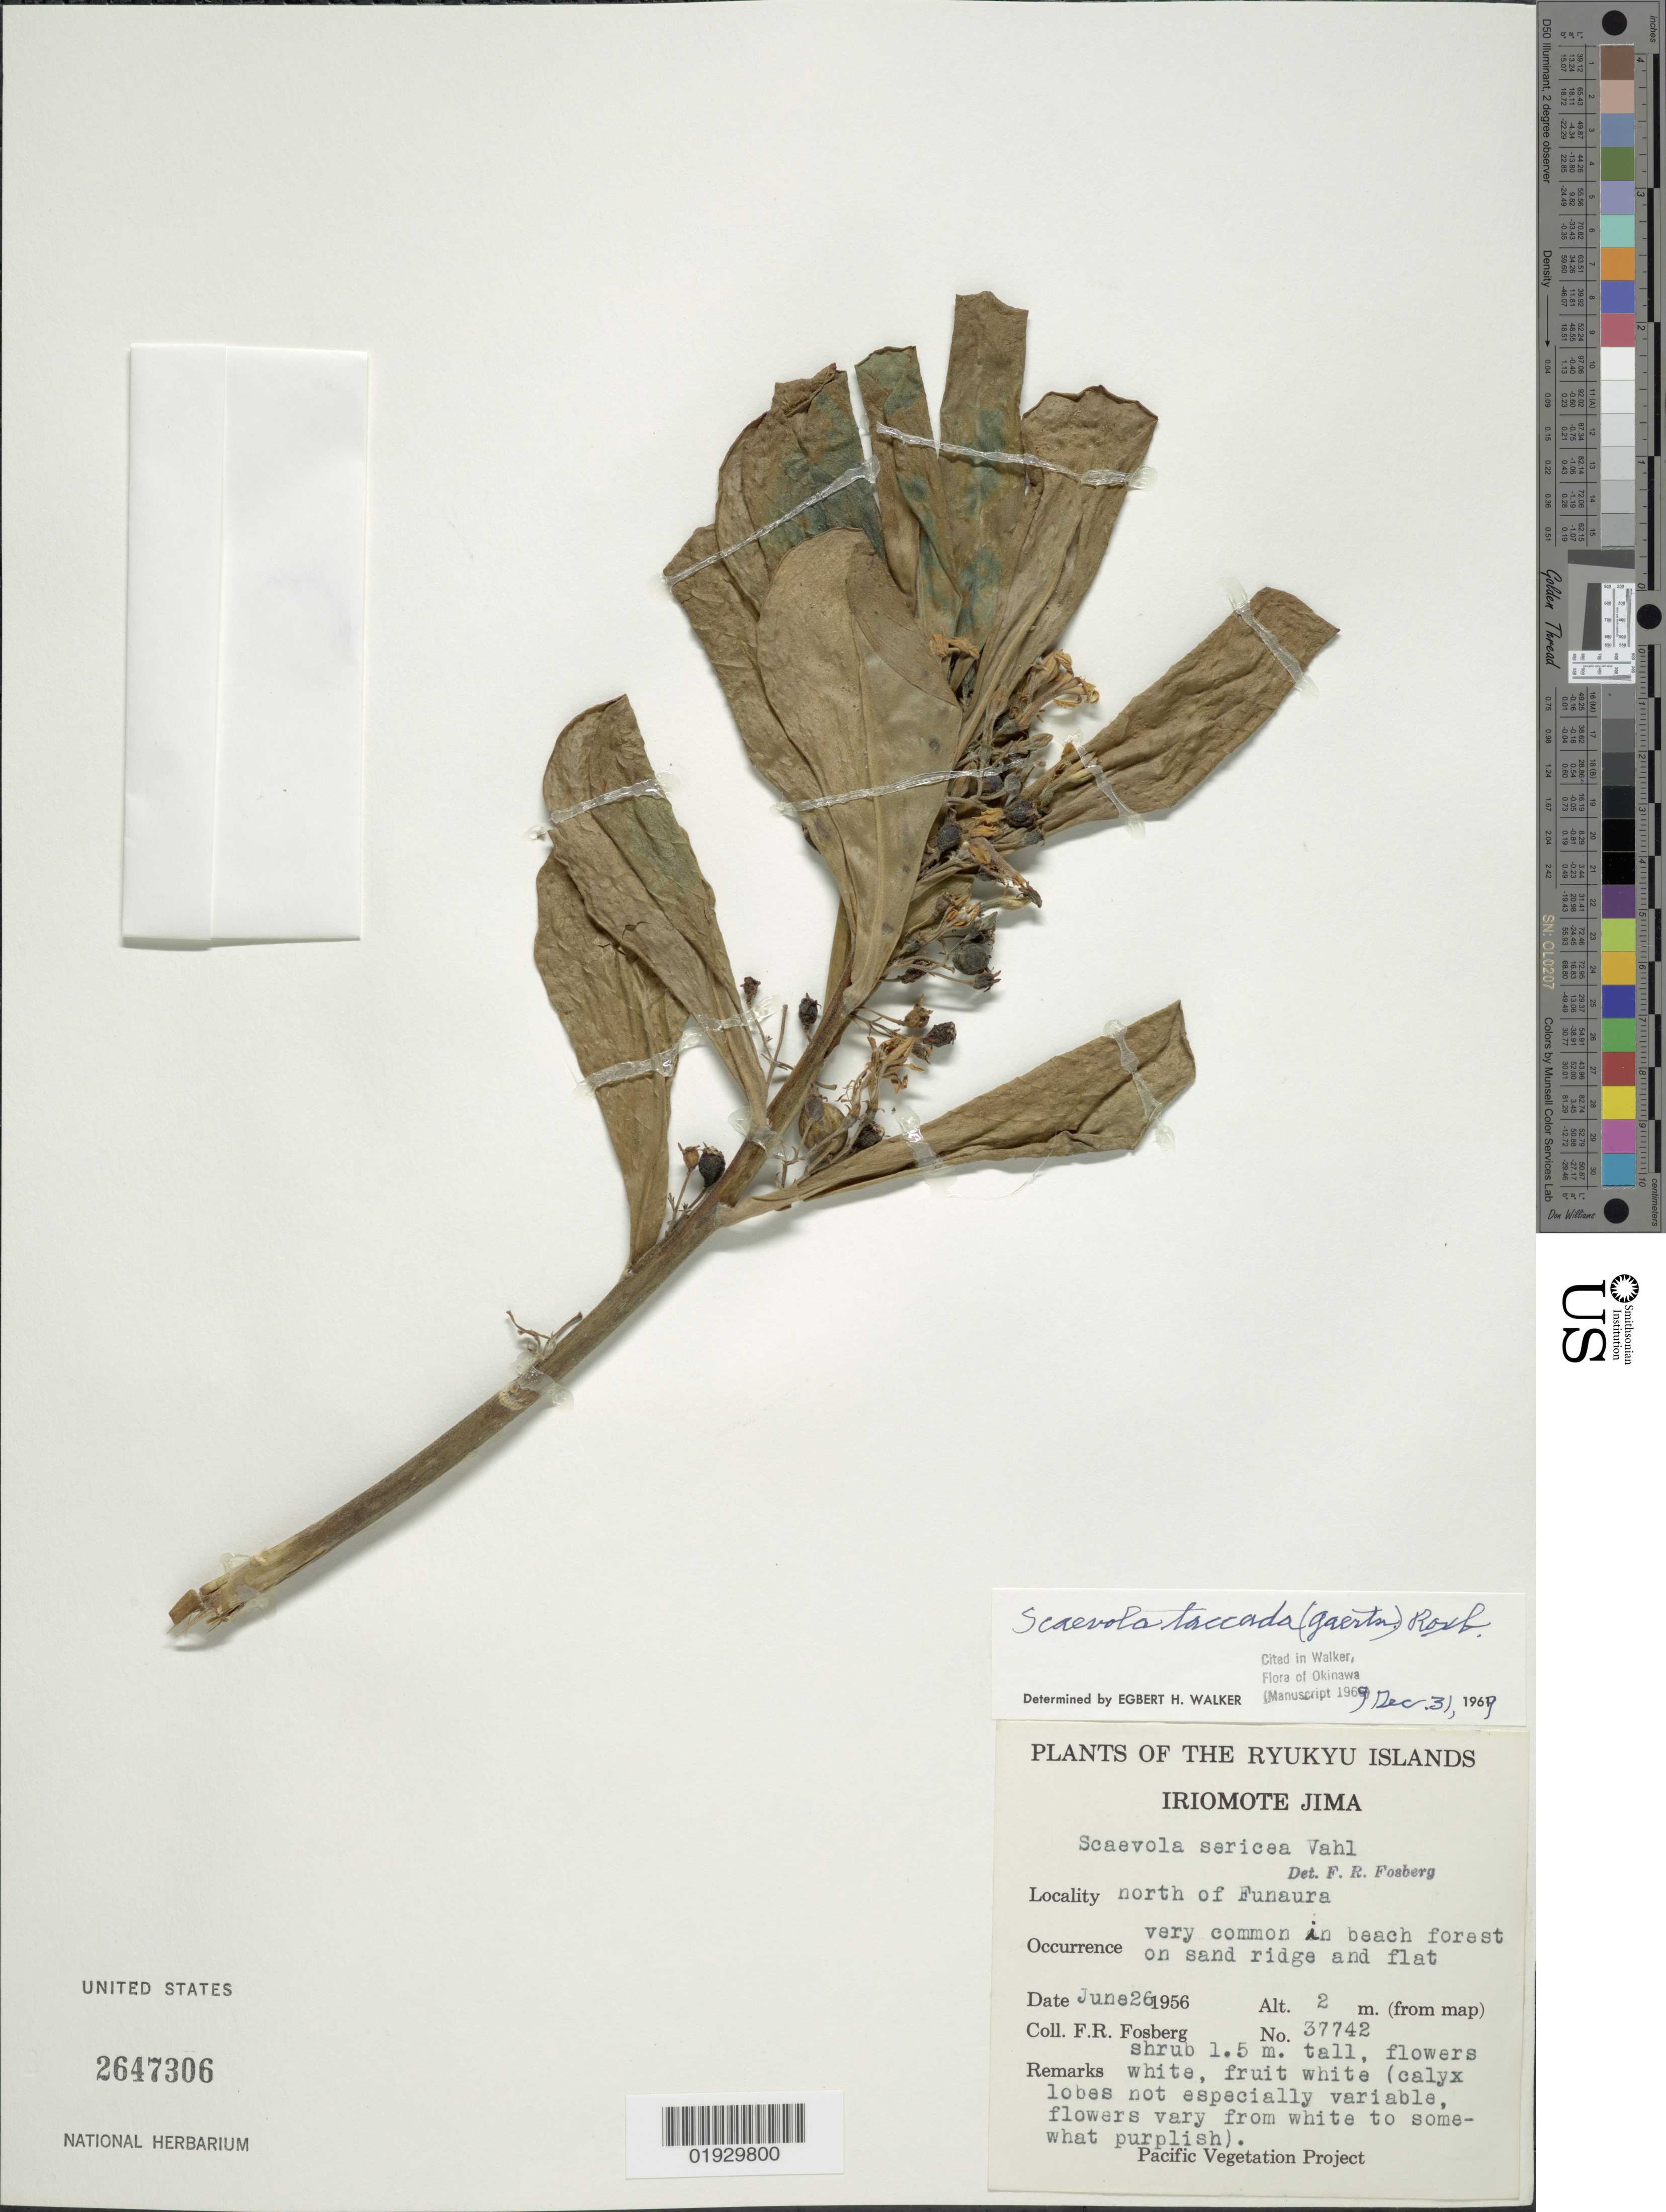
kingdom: Plantae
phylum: Tracheophyta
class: Magnoliopsida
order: Asterales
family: Goodeniaceae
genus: Scaevola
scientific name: Scaevola taccada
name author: (Gaertn.) Roxb.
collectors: F. R. Fosberg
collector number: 37742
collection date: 1956-06-26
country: Japan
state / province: Okinawa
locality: Ryukyu Islands. Iriomote Jima. North of Funaura.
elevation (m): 2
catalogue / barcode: US 2647306